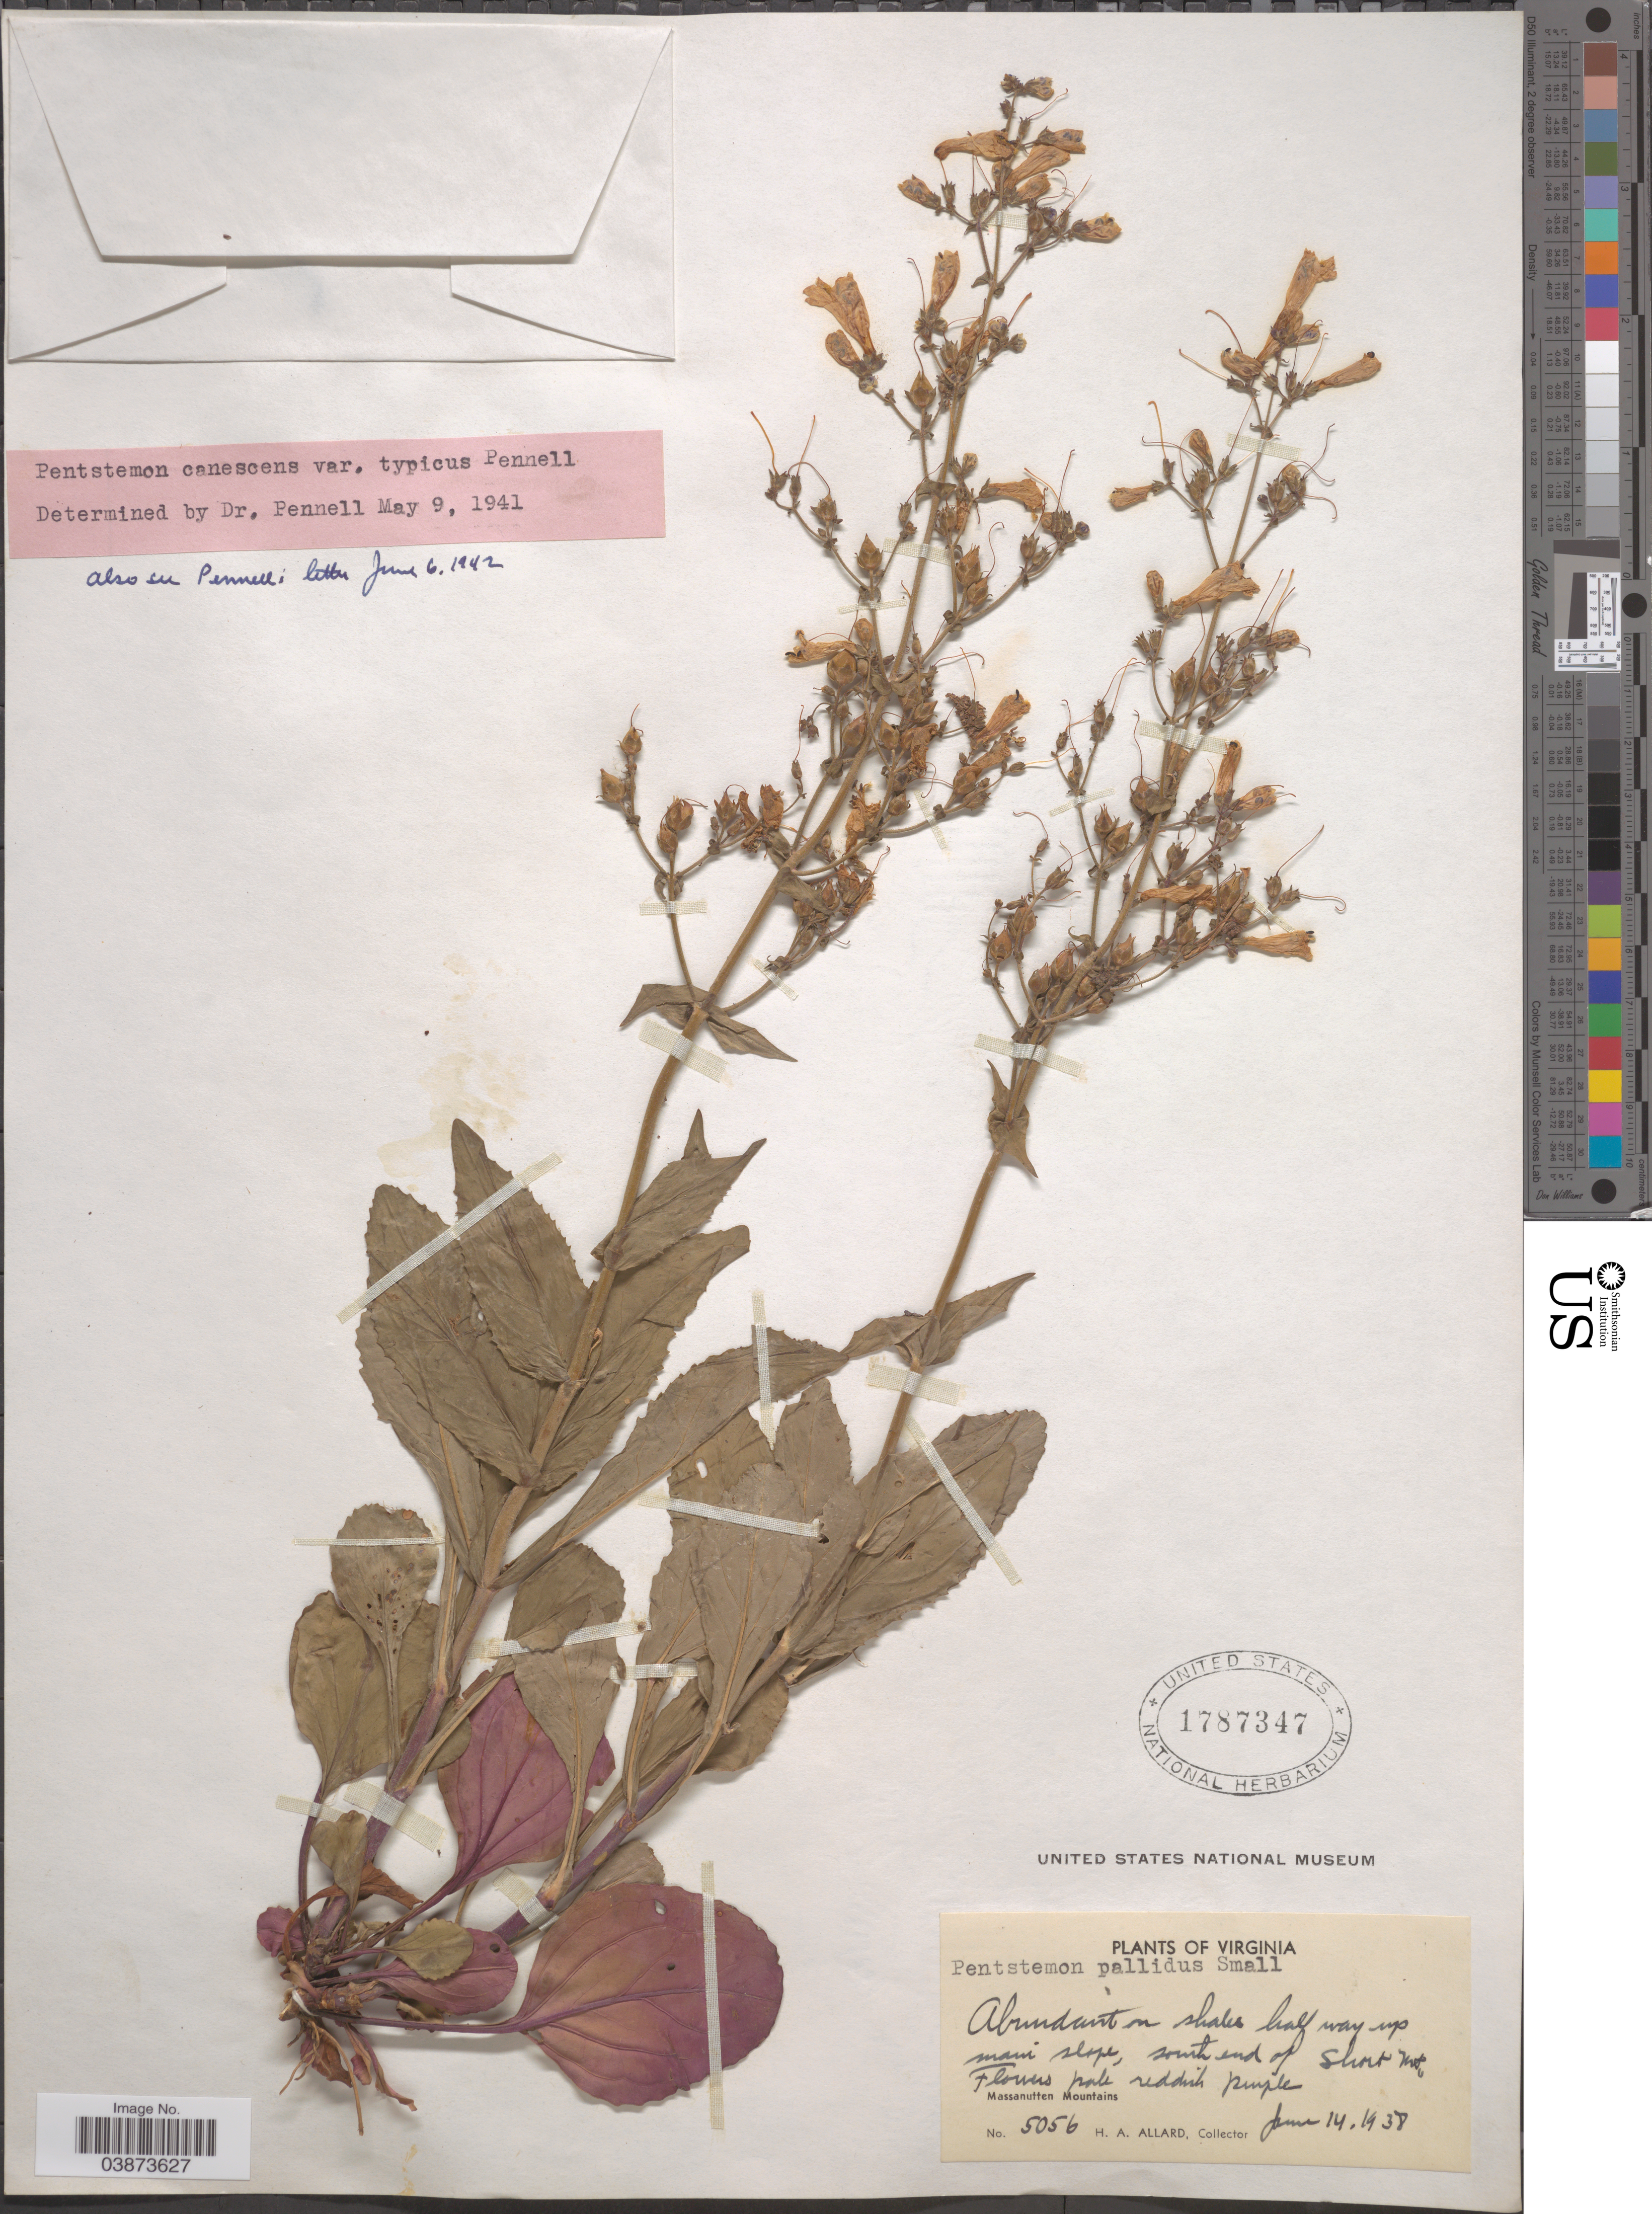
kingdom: Plantae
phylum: Tracheophyta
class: Magnoliopsida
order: Lamiales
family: Plantaginaceae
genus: Penstemon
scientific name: Penstemon canescens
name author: L.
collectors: H. A. Allard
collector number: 5056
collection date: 1938-06-14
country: United States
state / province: Virginia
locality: On shales half way up main slope, south end of Short Mtn. Massanutten Mountains.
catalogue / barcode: US 1787347